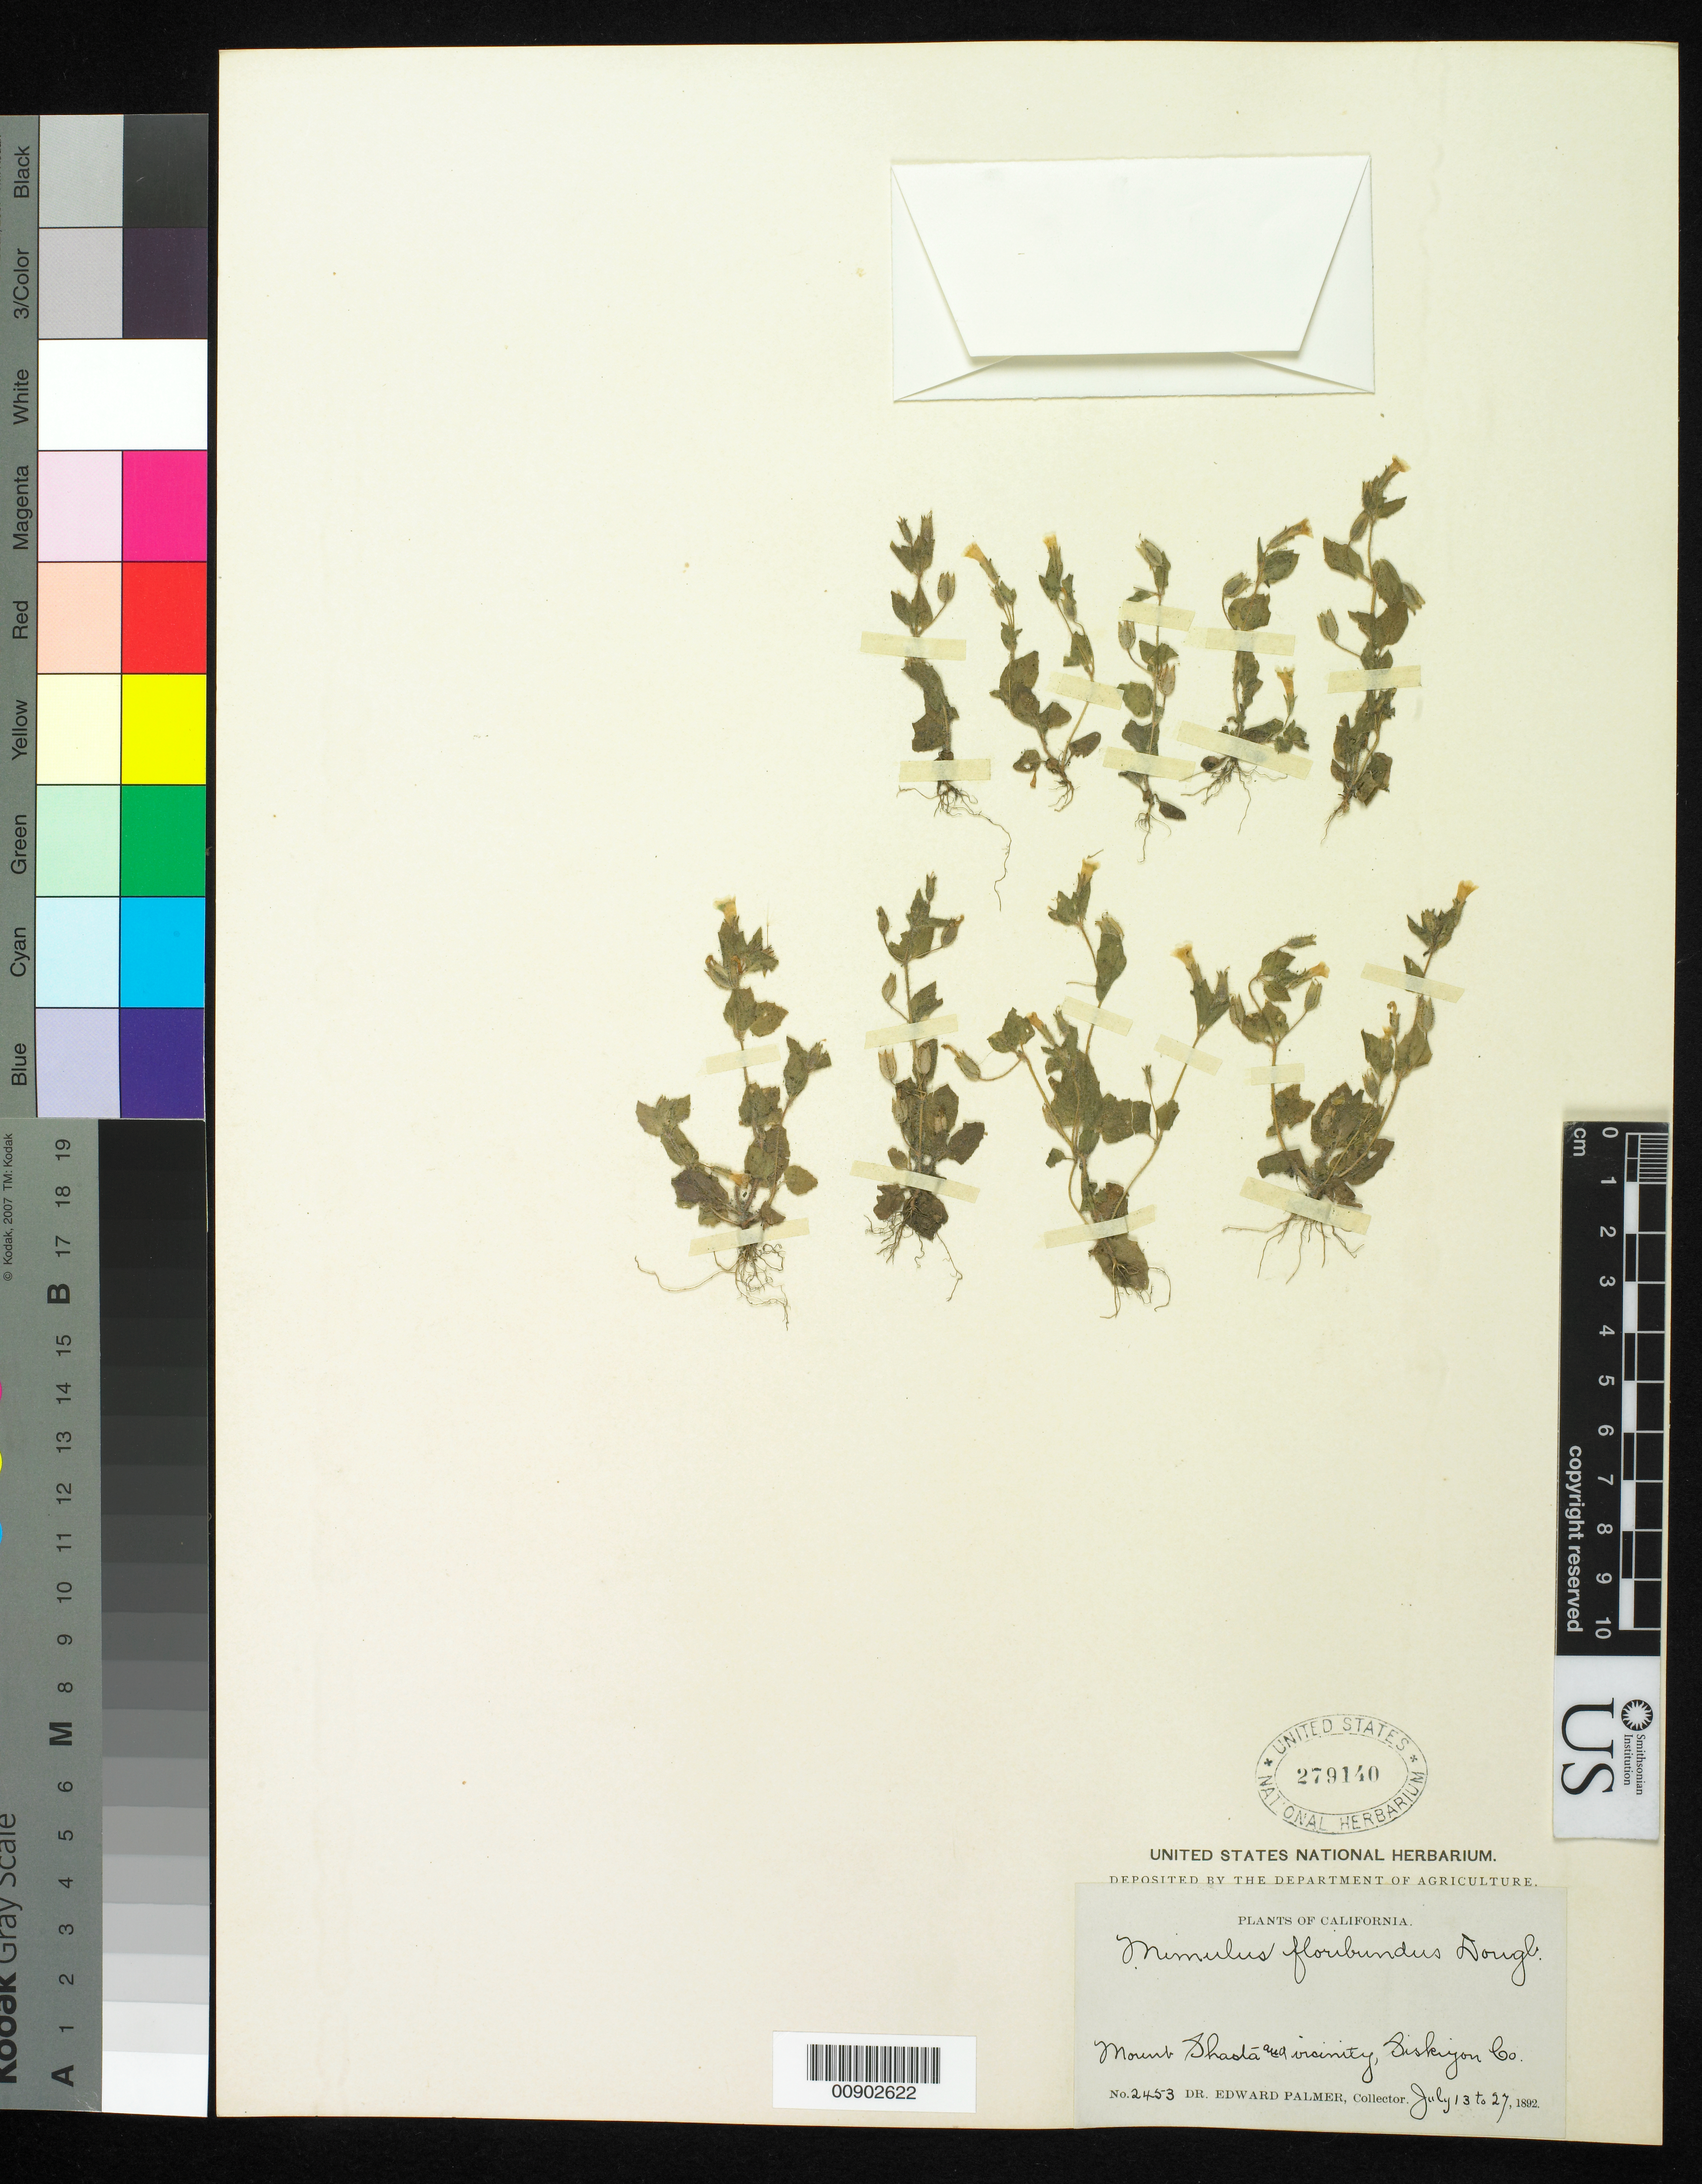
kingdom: Plantae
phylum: Tracheophyta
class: Magnoliopsida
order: Lamiales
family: Phrymaceae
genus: Mimulus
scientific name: Mimulus floribundus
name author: Douglas ex Lindl.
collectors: E. Palmer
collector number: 2453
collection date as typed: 13 Jul 1892 to 27 Jul 1892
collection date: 1892-07-13/1892-07-27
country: United States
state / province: California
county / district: Siskiyou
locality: Mount Shasta and vicinity, Siskiyou County, California.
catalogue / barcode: US 279140